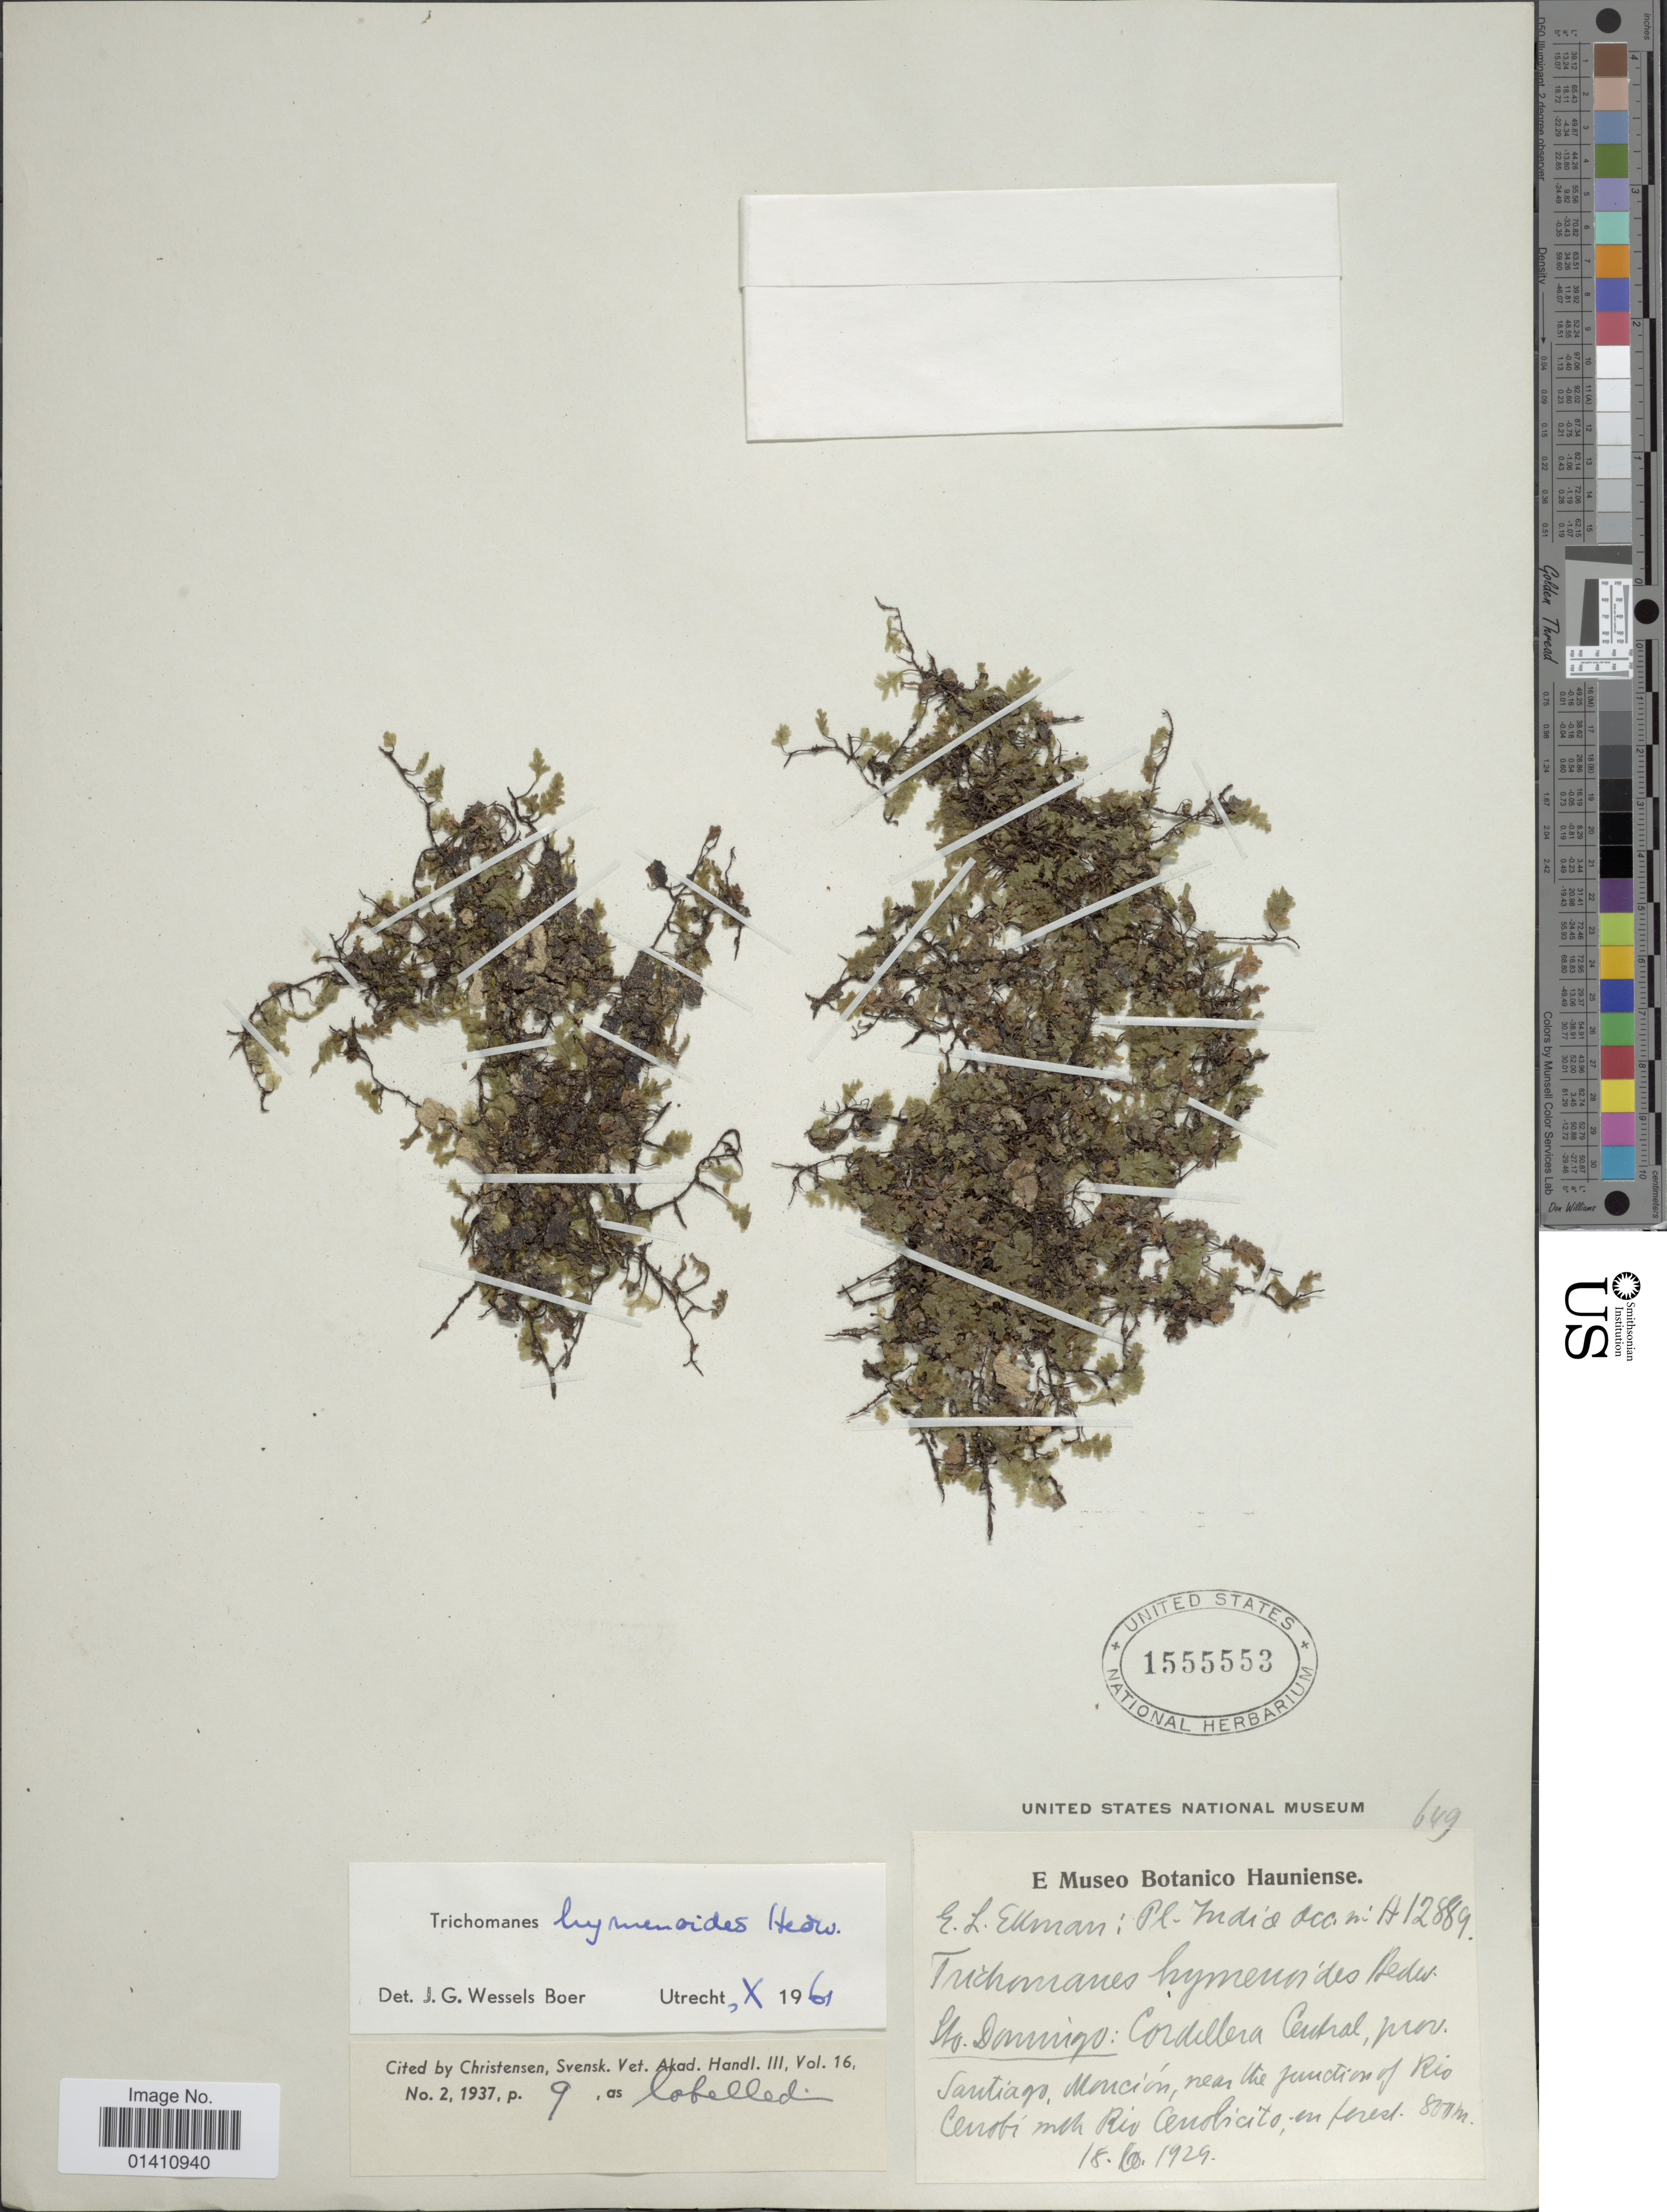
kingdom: Plantae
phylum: Tracheophyta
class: Polypodiopsida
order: Hymenophyllales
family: Hymenophyllaceae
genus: Didymoglossum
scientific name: Didymoglossum hymenoides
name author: (Hedw.) Copel.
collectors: E. L. Ekman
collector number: H12889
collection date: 1929-06-18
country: Dominican Republic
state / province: Santiago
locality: Sto. Domingo: Cordillera Central, prov. Snatiago, Monción, near the junction of Rio Cenobi with Rio Cenobicito.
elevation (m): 800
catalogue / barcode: US 15555553